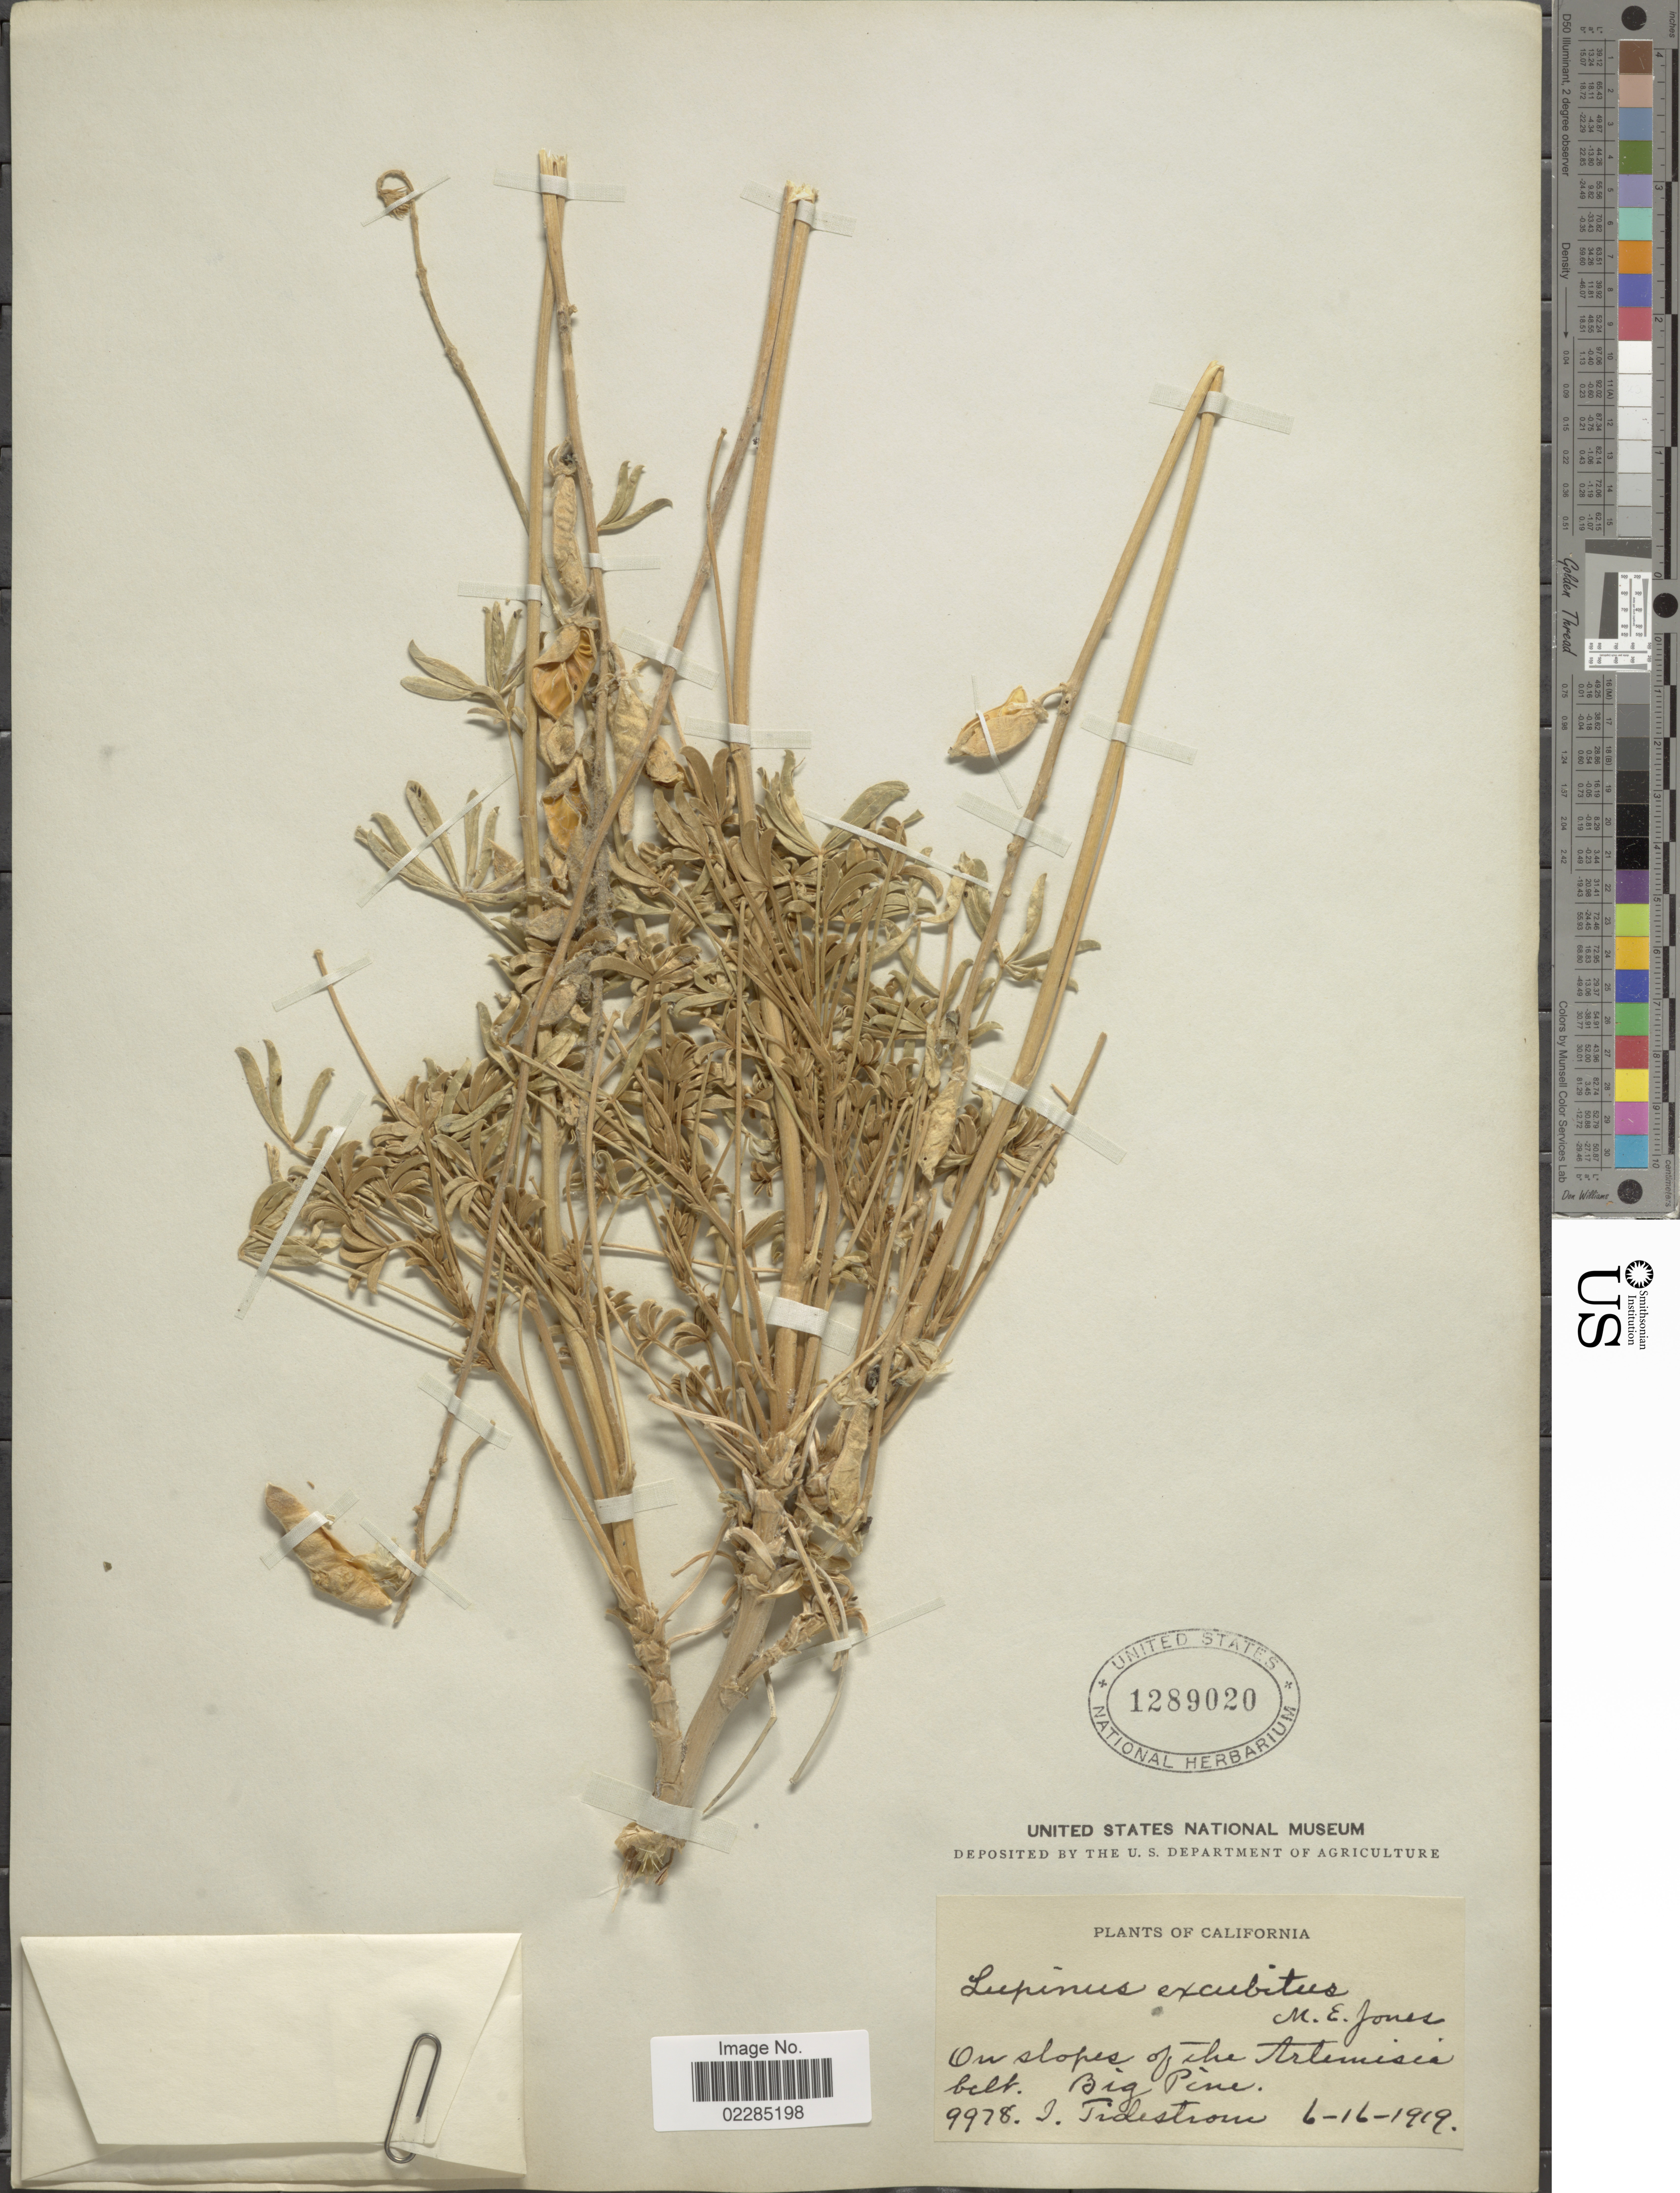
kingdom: Plantae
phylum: Tracheophyta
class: Magnoliopsida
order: Fabales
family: Fabaceae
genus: Lupinus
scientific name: Lupinus excubitus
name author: M.E. Jones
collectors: I. Tidestorm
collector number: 9978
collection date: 1919-06-16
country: United States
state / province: California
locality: On slope of the Artemisia belt. Big Pine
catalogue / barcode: US 1289020